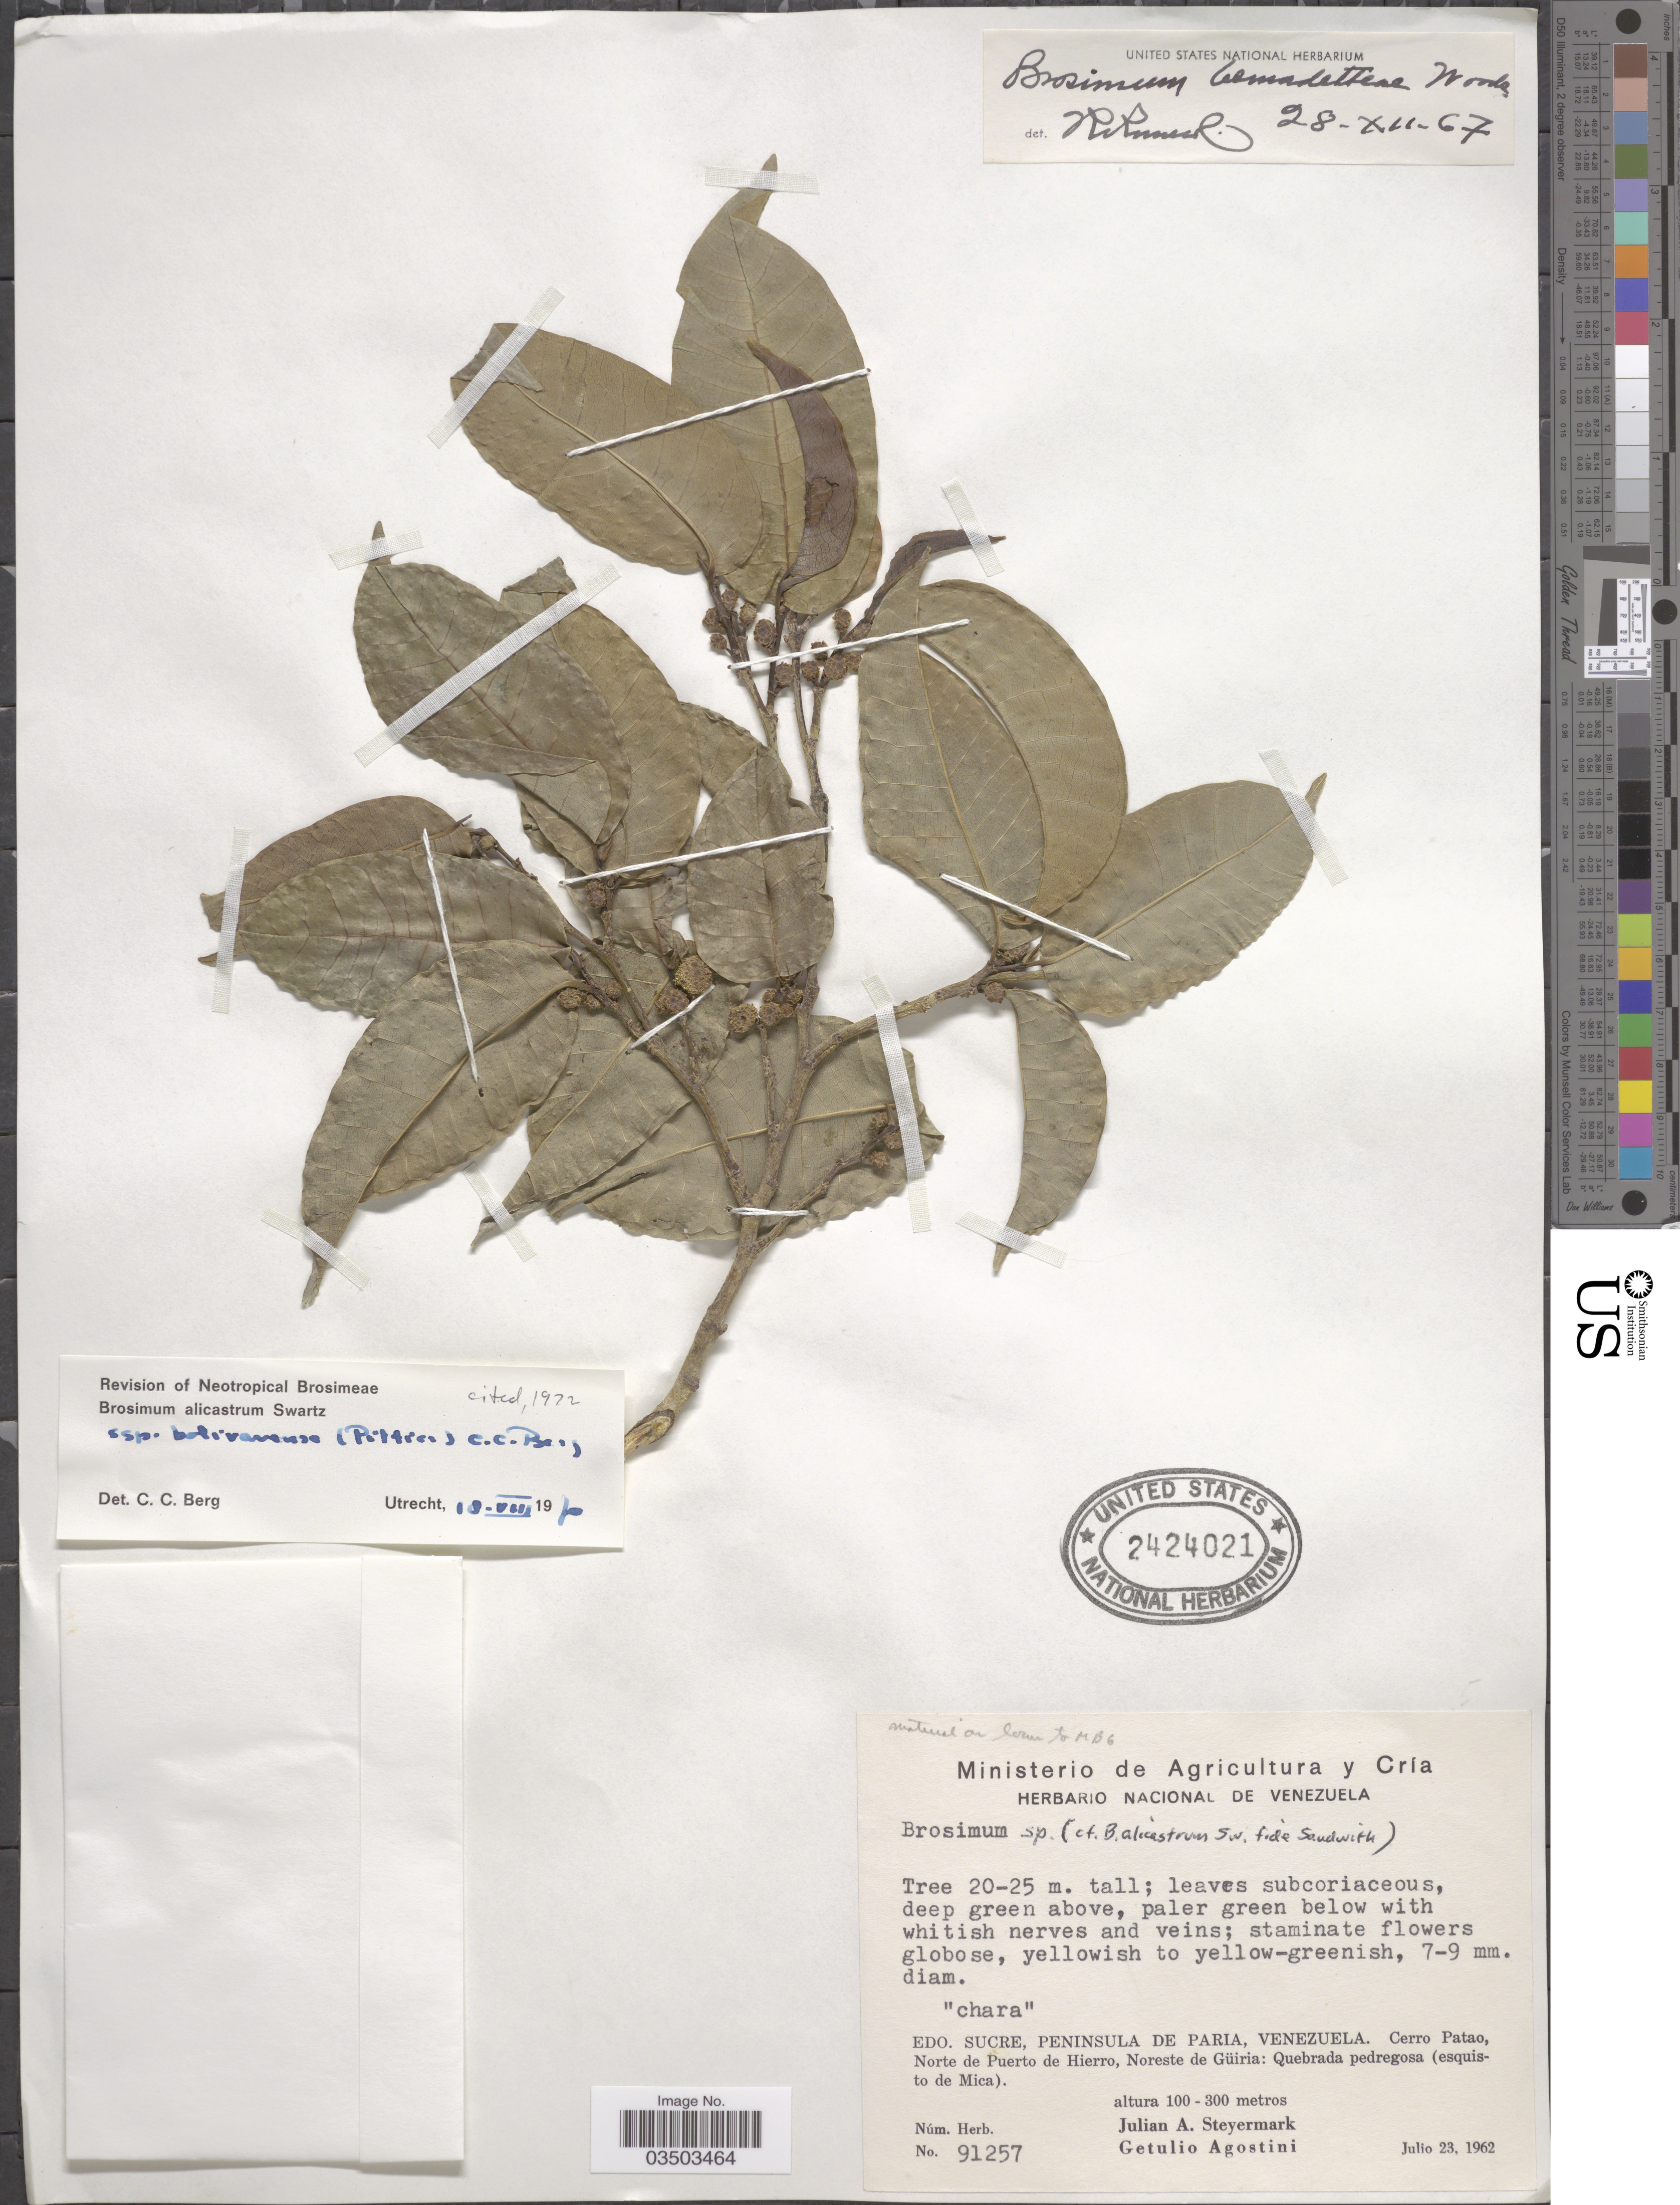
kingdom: Plantae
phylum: Tracheophyta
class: Magnoliopsida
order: Rosales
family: Moraceae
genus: Brosimum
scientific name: Brosimum alicastrum subsp. bolivarense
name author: (Pittier) C.C. Berg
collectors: J. Steyermark & G. Agostini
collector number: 91257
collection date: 1962-07-23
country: Venezuela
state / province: Sucre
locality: Peninsula de Paria. Cerro Patao, Norte de Puerto de Hierro, Noreste de Güiria: Quebrada pedregosa (esquisto de Mica).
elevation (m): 100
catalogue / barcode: US 2424021